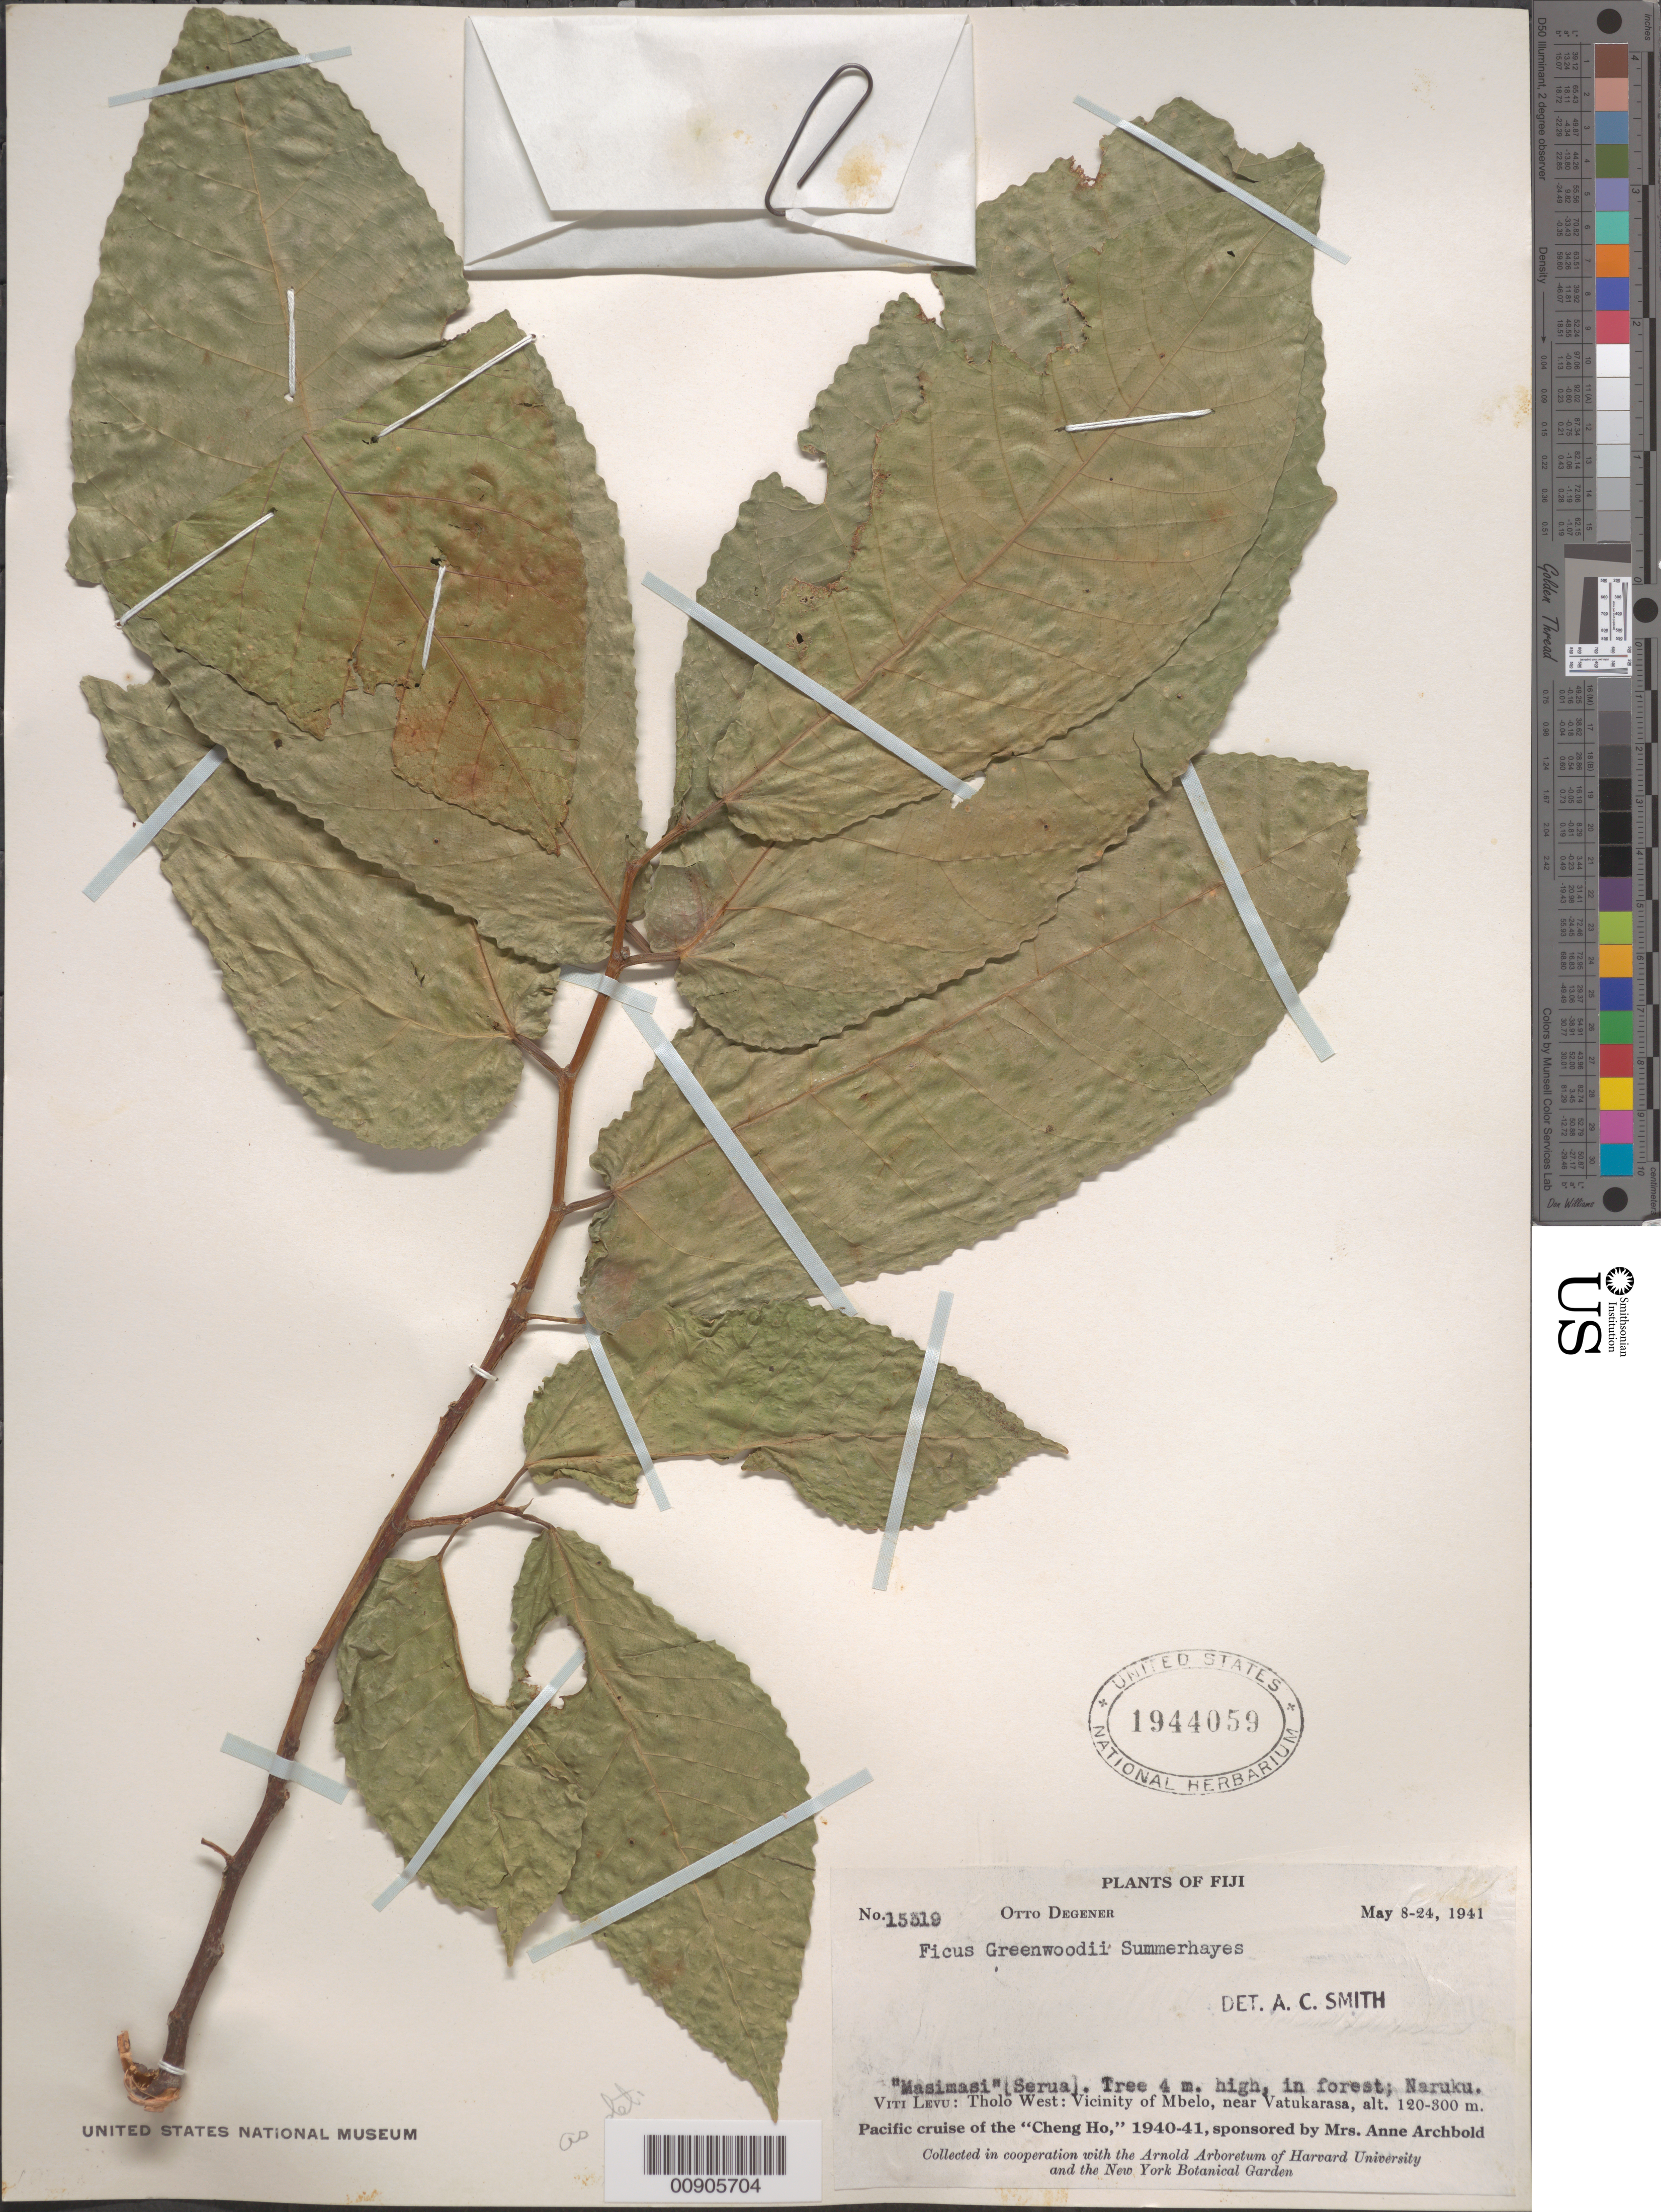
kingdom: Plantae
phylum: Tracheophyta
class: Magnoliopsida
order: Rosales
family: Moraceae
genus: Ficus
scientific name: Ficus greenwoodii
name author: Summerh.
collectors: O. Degener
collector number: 15319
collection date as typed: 08 May 1941 to 24 May 1941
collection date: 1941-05-08/1941-05-24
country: Fiji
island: Viti Levu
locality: Tholo west: Vicinity of Mbelo, near Vatukarasa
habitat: in forest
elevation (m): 120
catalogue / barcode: US 1944059